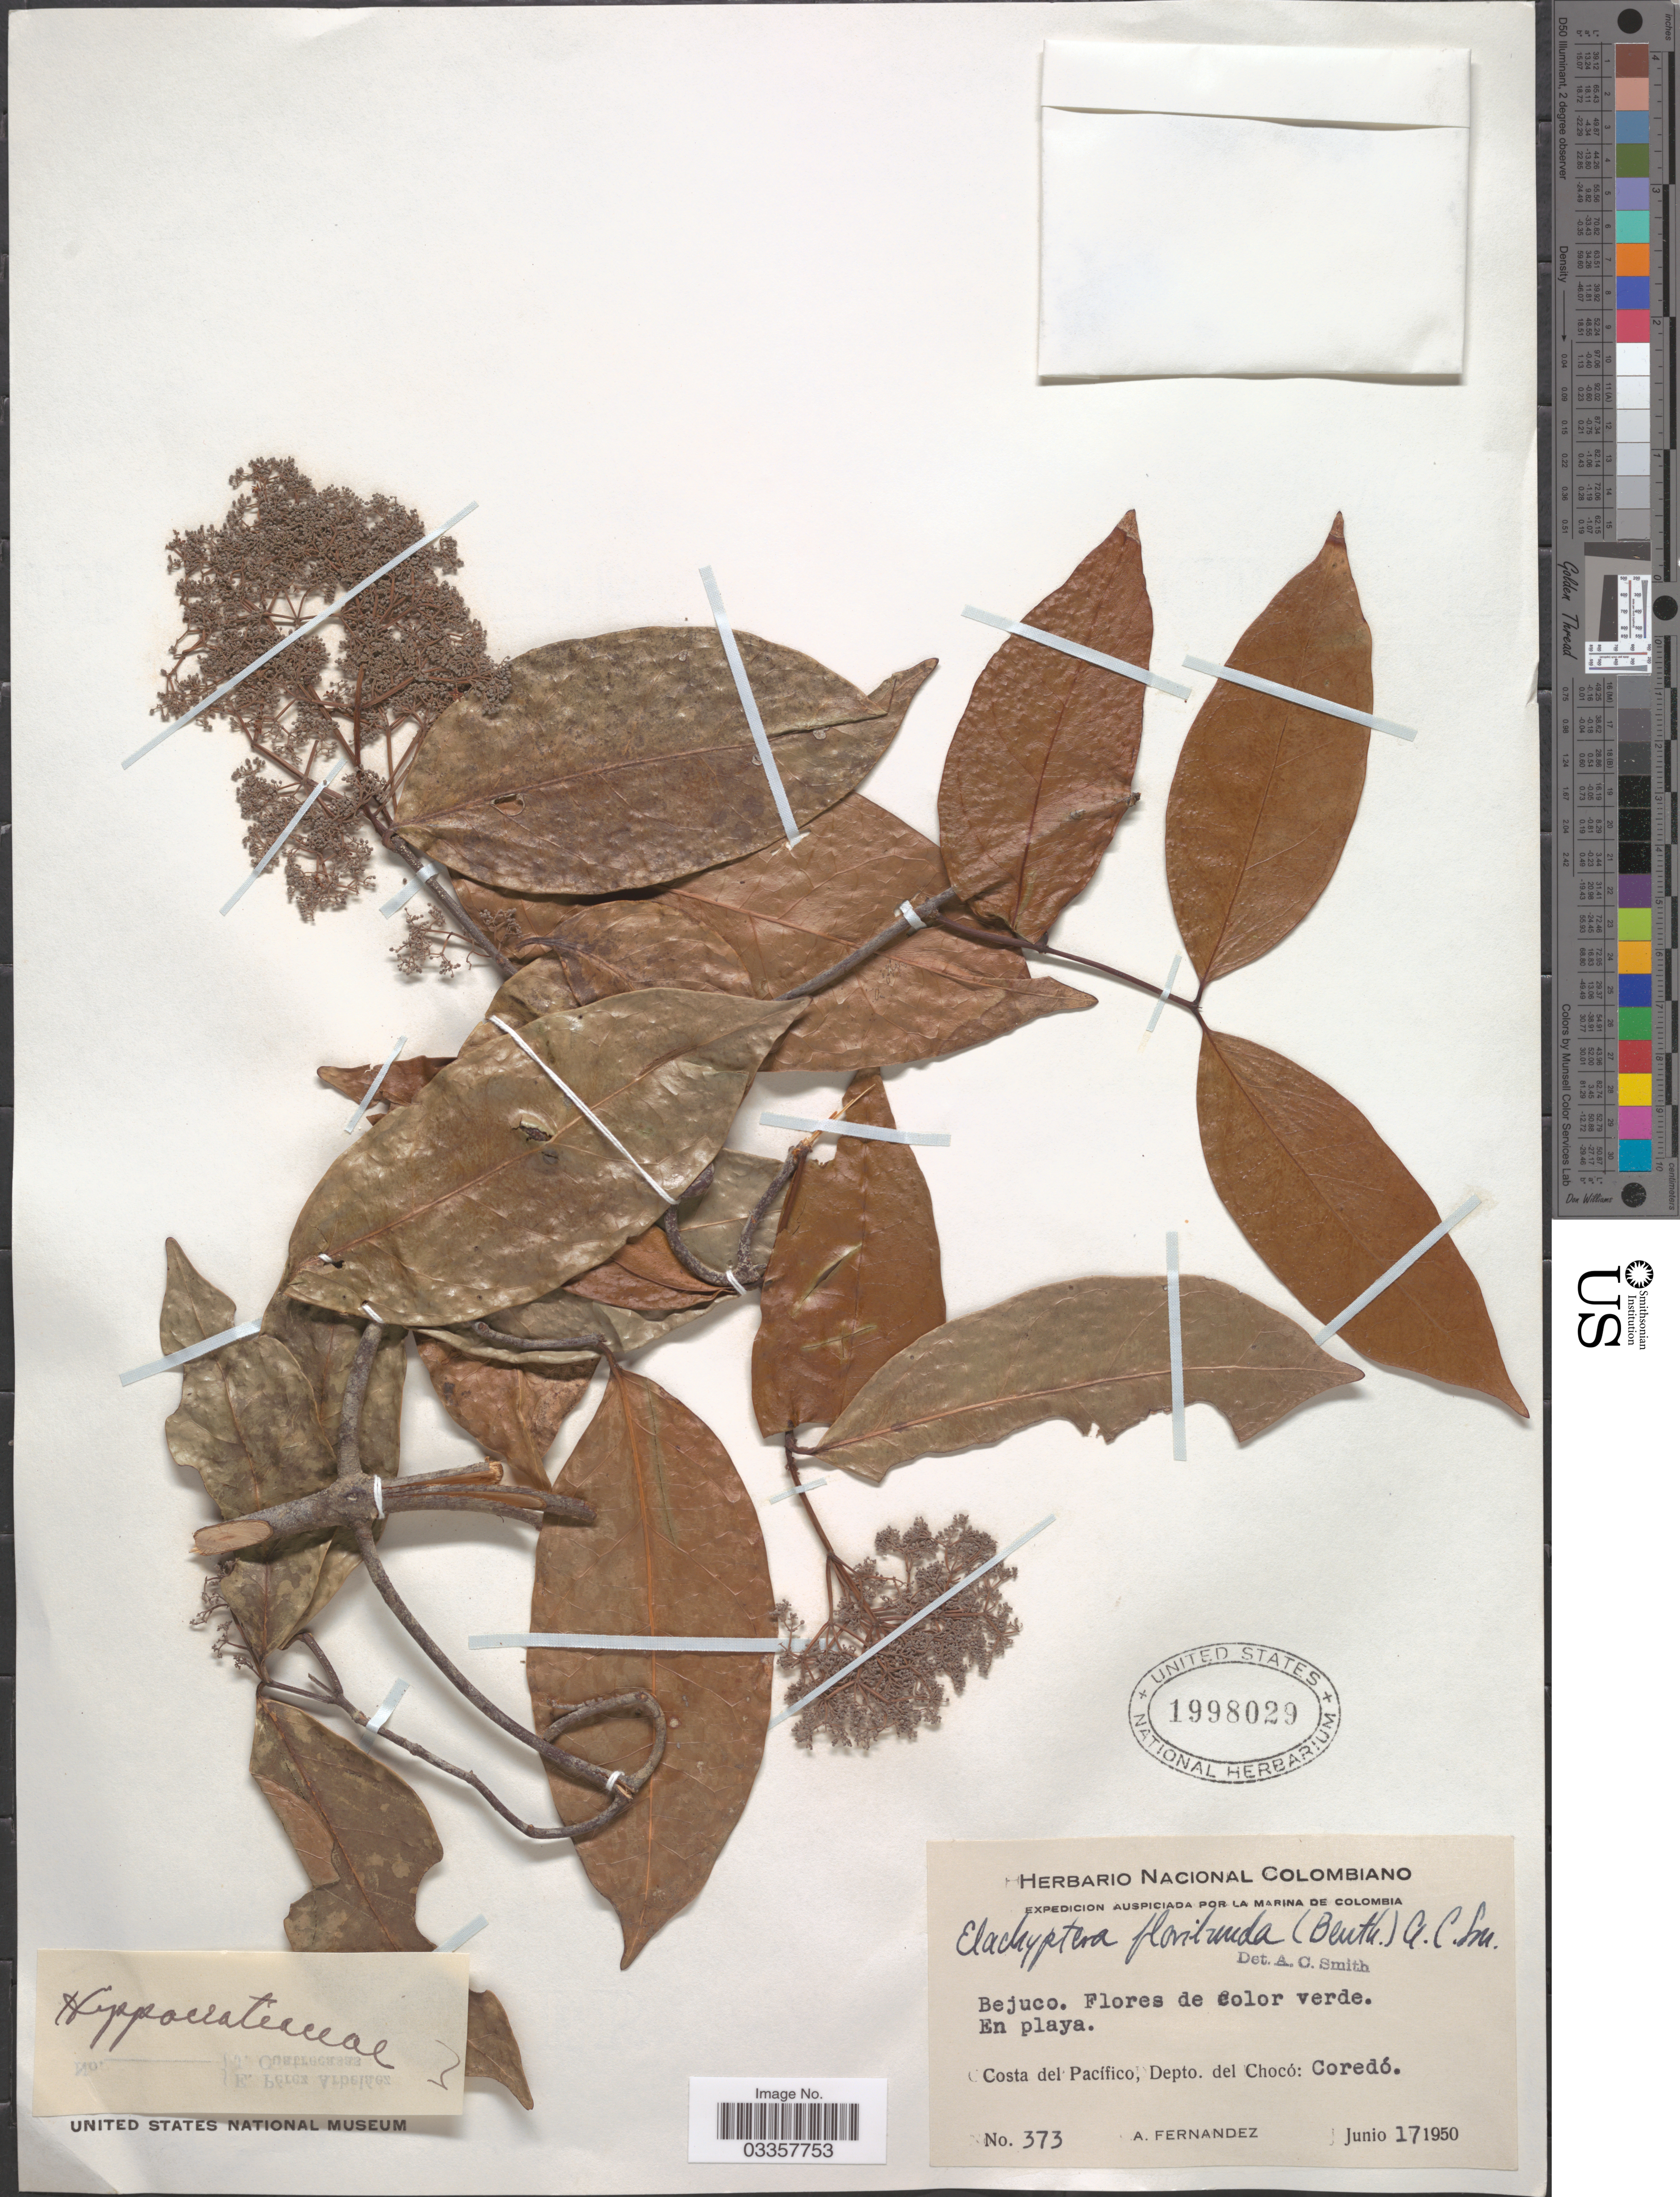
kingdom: Plantae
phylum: Tracheophyta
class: Magnoliopsida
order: Celastrales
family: Celastraceae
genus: Elachyptera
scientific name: Elachyptera floribunda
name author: (Benth.) A.C. Sm.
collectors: A. Fernandez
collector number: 373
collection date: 1950-06-17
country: Colombia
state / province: Chocó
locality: Costa del Pacífico, Depto. del Chocó: Coredó.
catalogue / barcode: US 1998029